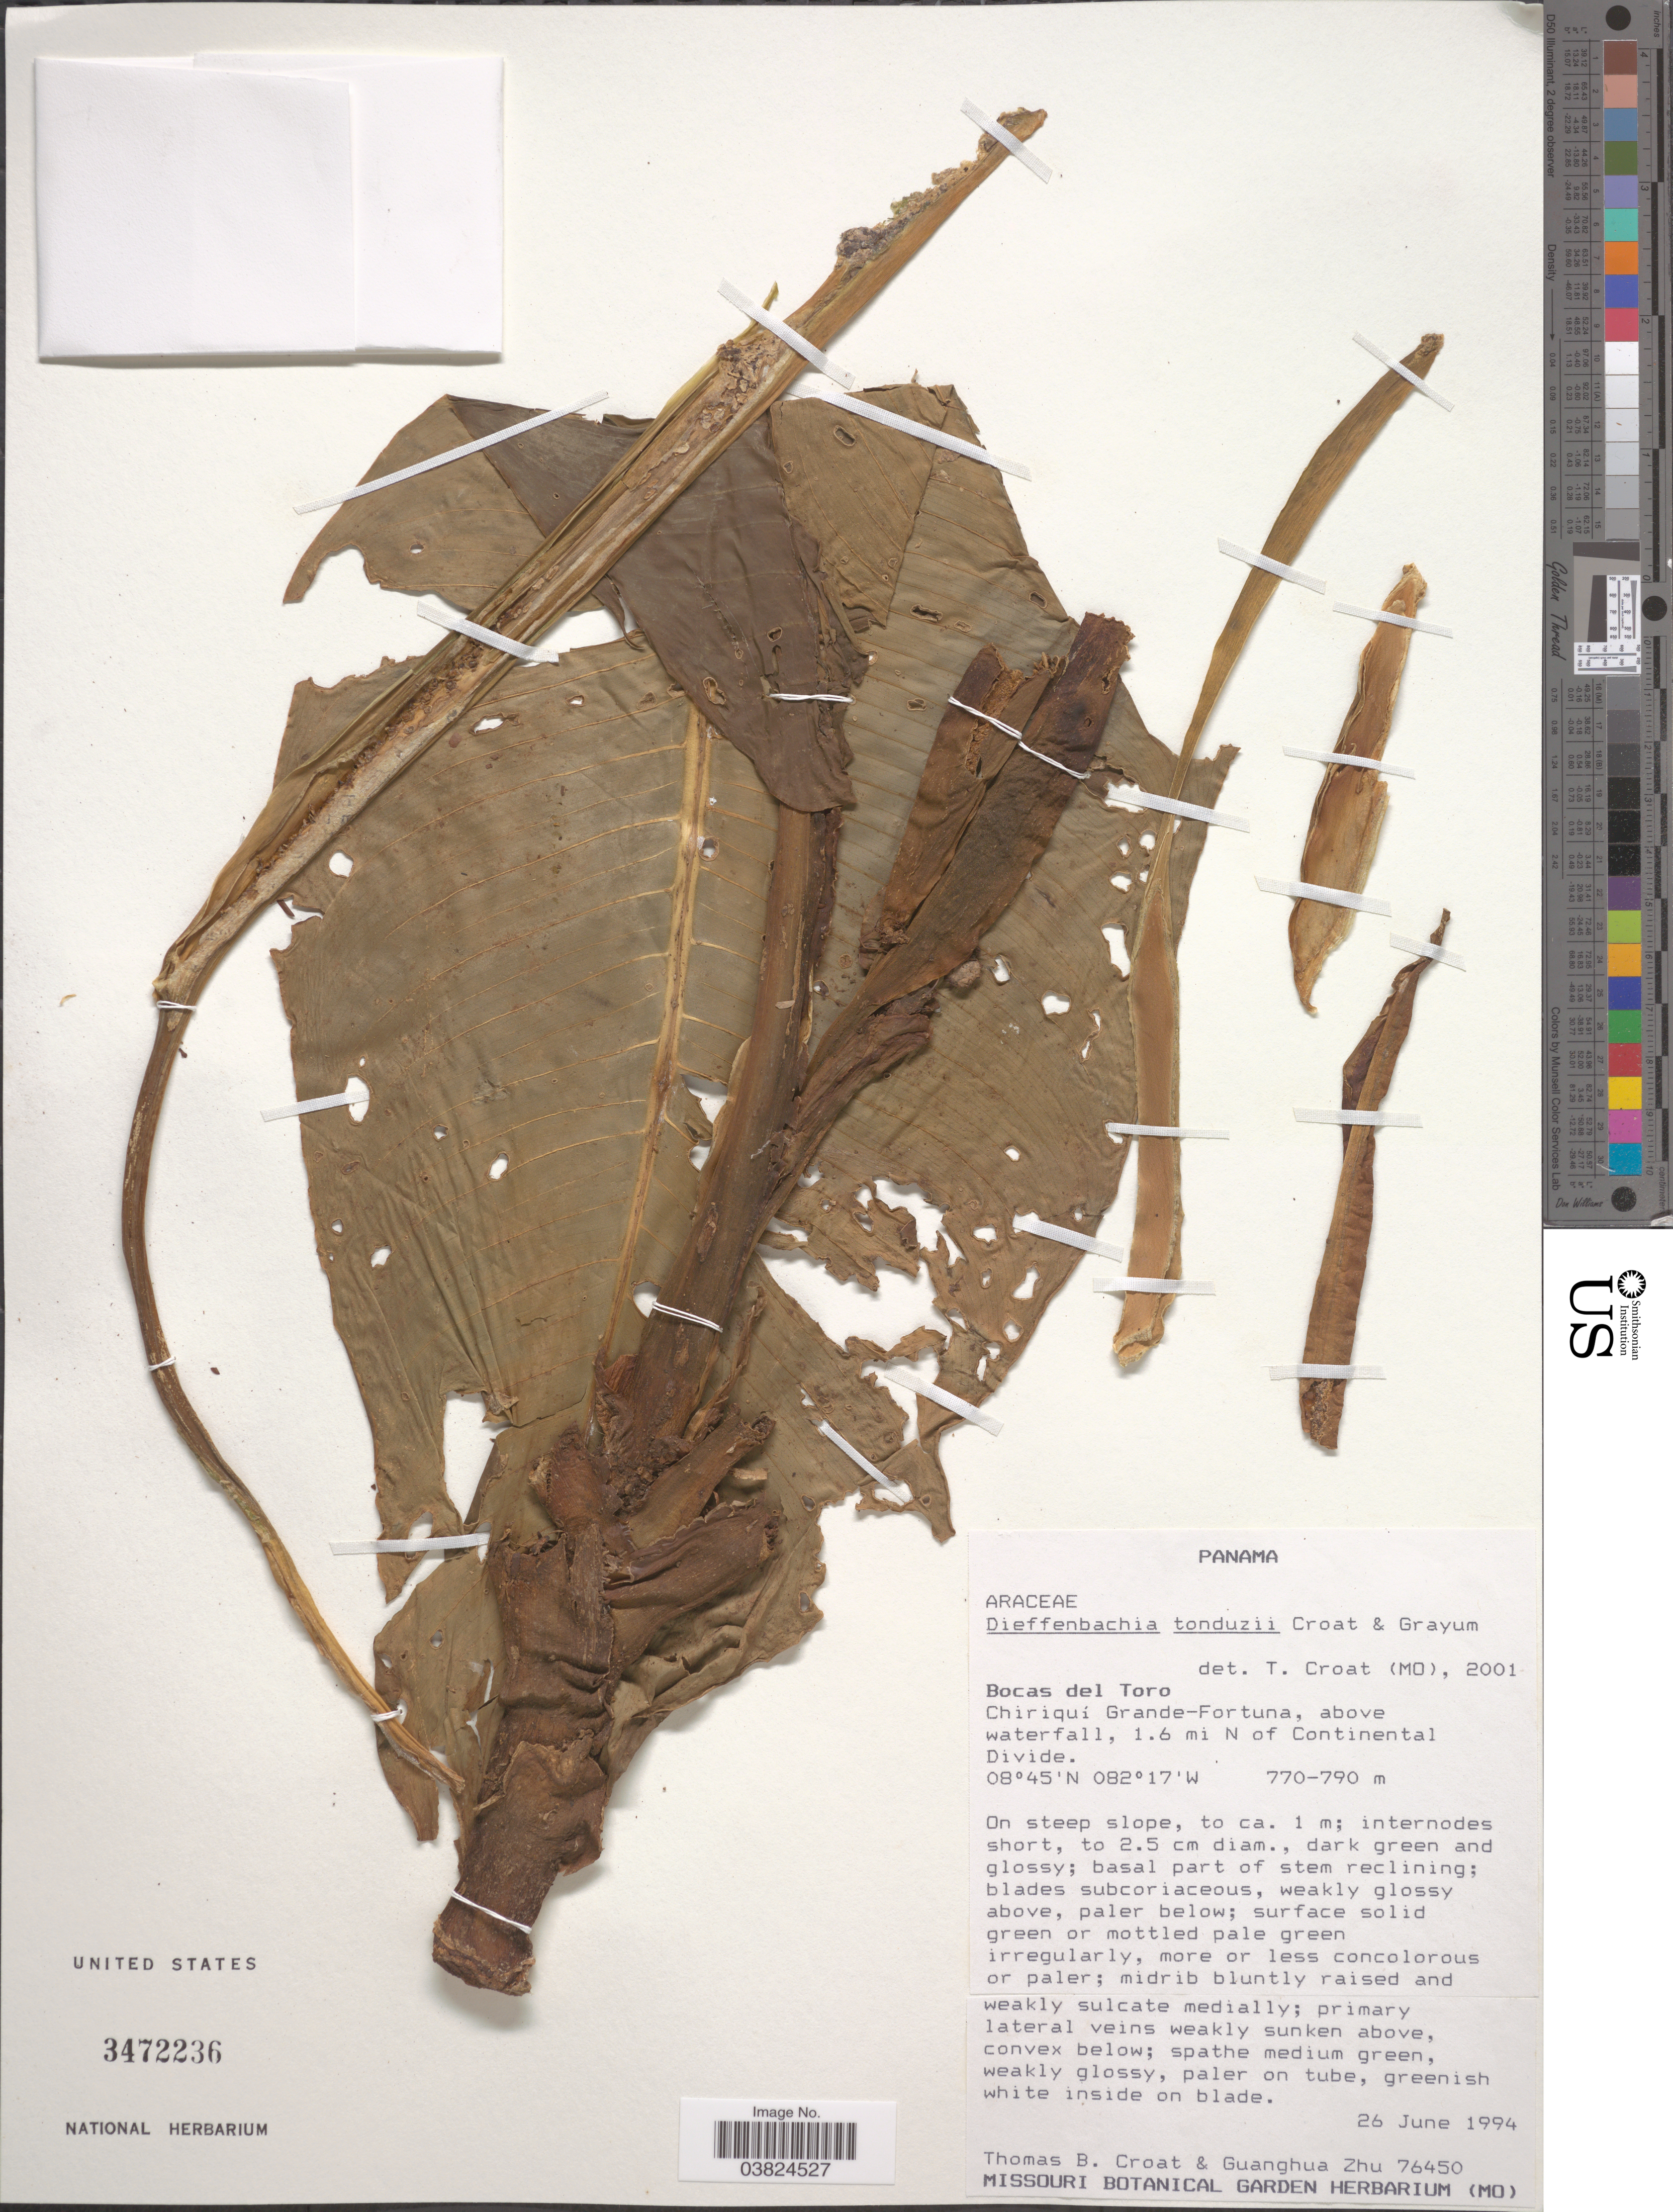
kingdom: Plantae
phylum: Tracheophyta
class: Liliopsida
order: Alismatales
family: Araceae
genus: Dieffenbachia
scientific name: Dieffenbachia tonduzii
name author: Croat & Grayum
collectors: T. B. Croat & G. Zhu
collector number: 76450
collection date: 1994-06-26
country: Panama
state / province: Bocas del Toro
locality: Chiriqui Grande-fortuna, above waterfall, 1.6 mi N of Continental Divide.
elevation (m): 770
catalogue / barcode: US 3472236